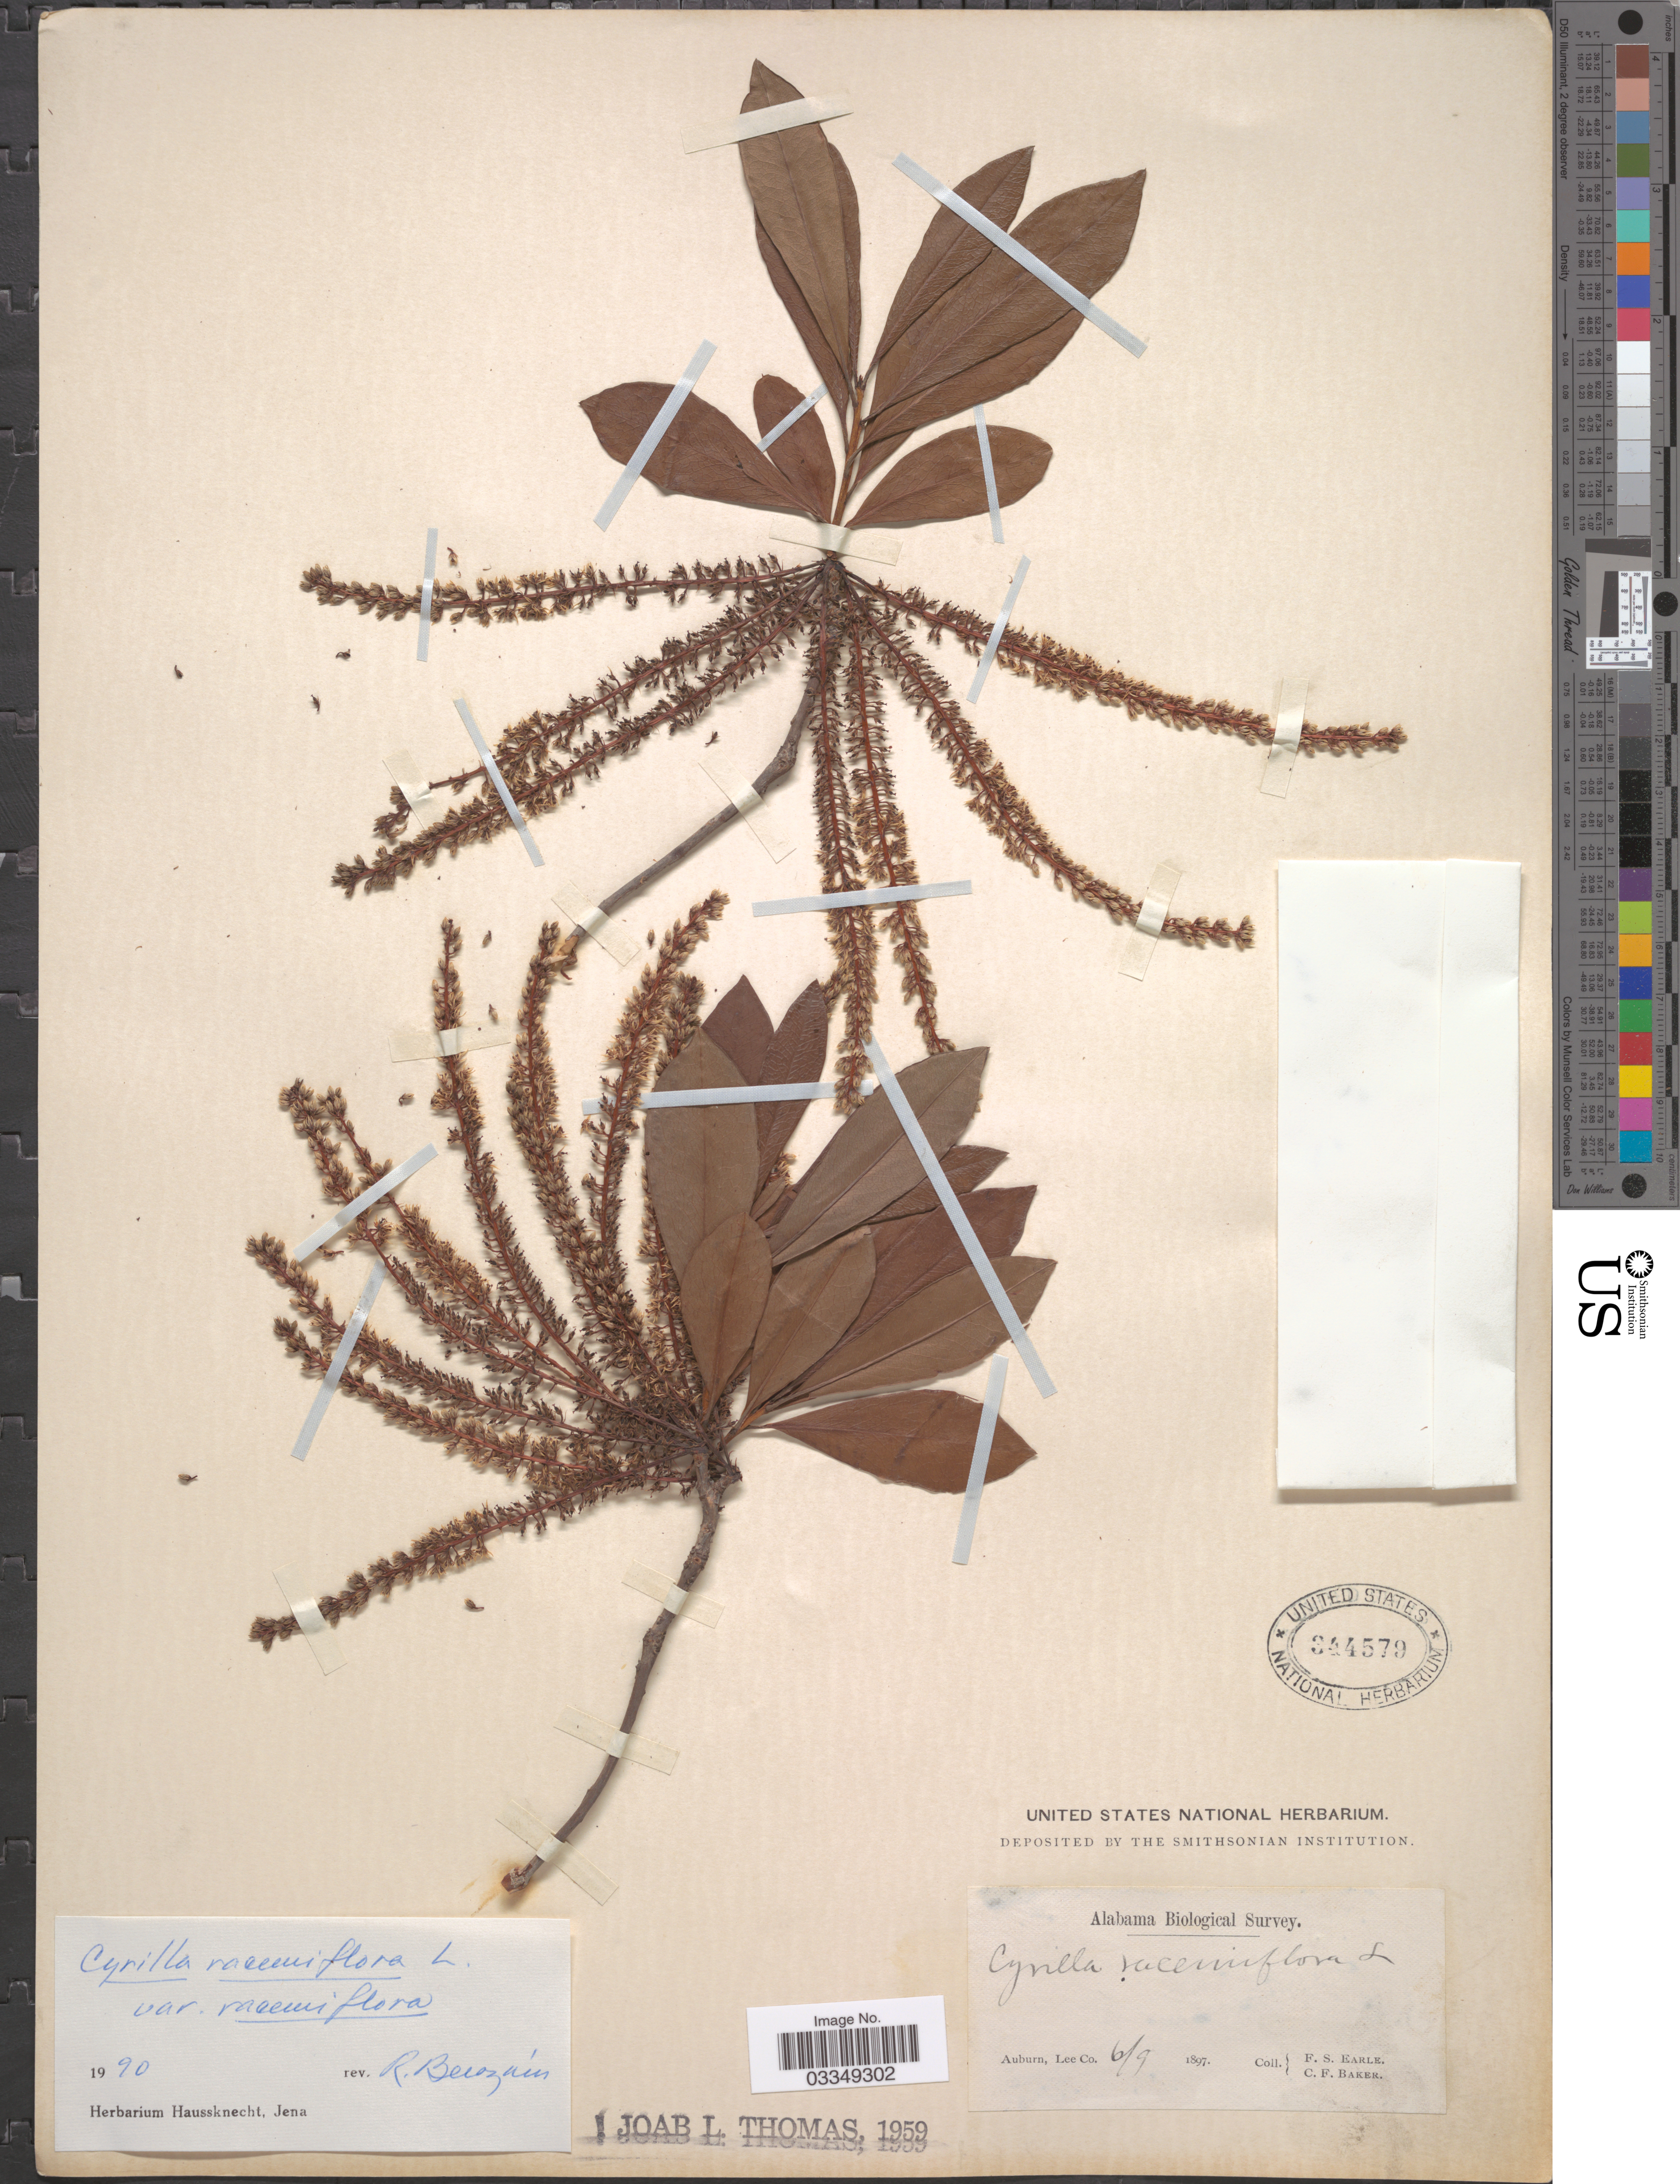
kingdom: Plantae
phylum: Tracheophyta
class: Magnoliopsida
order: Ericales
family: Cyrillaceae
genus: Cyrilla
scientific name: Cyrilla racemiflora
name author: L.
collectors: F. S. Earle & C. F. Baker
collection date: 1897-06-09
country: United States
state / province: Alabama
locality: Auburn, Lee Co.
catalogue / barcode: US 344579